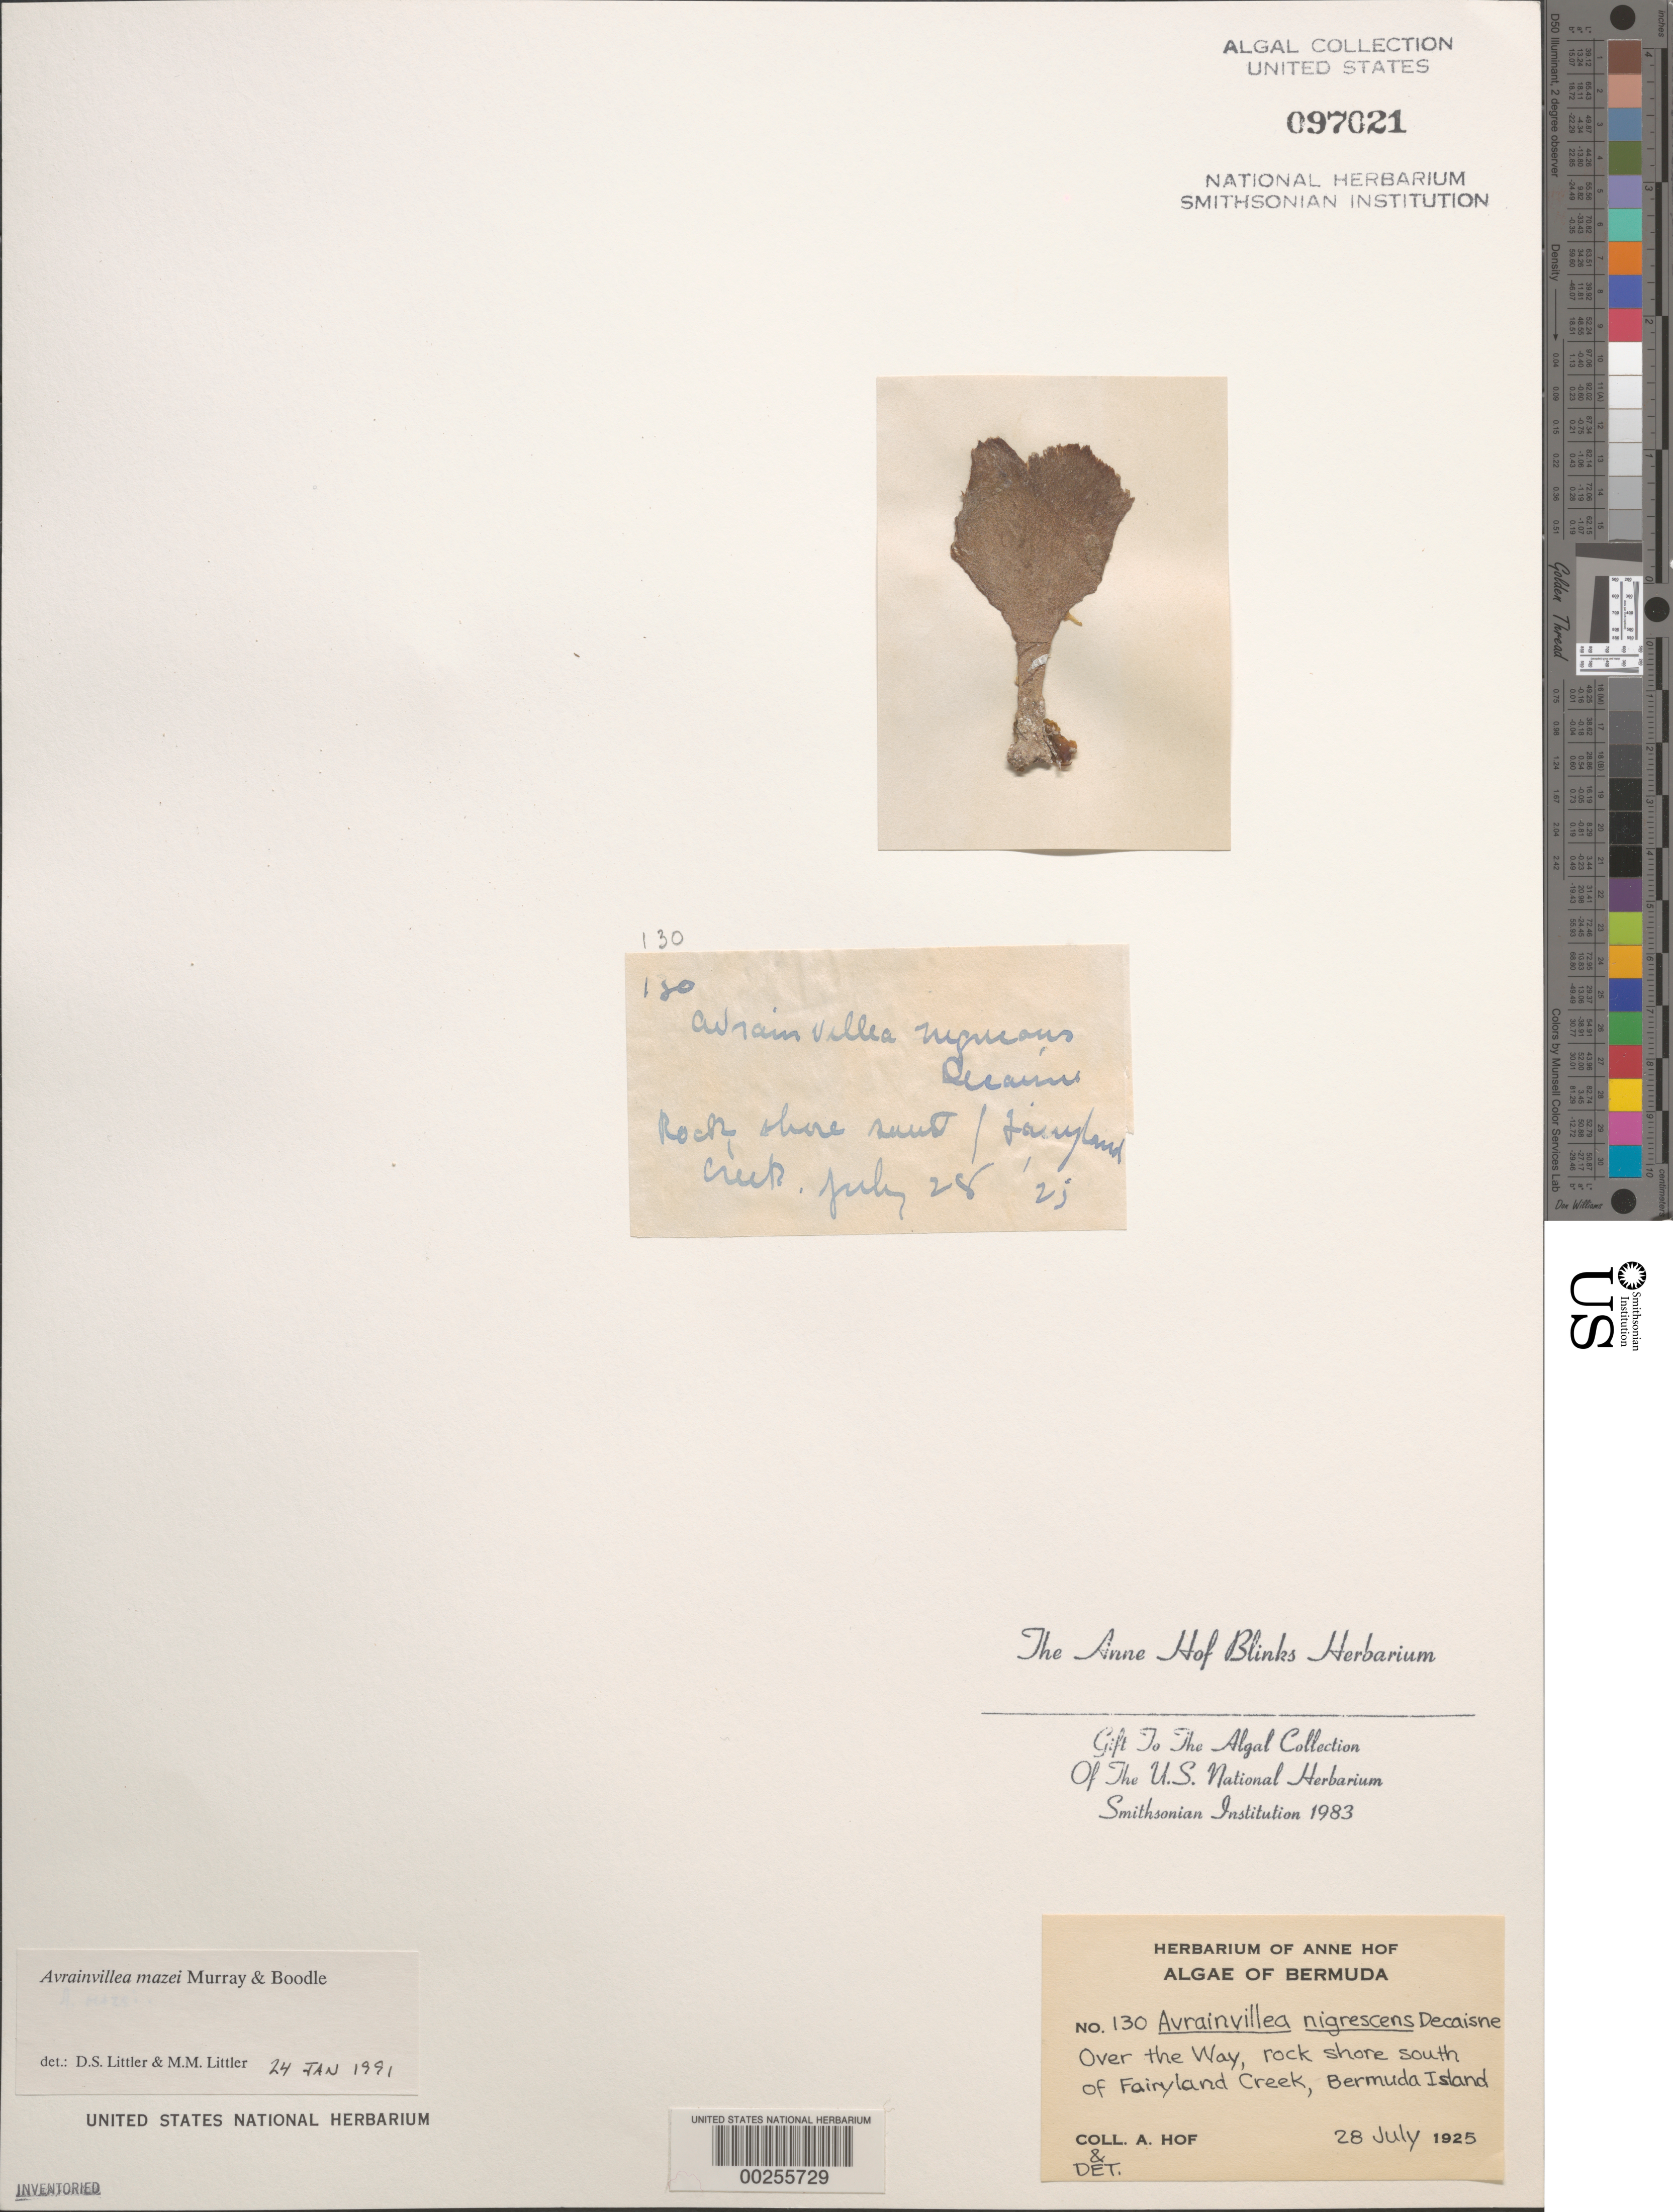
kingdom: Plantae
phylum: Chlorophyta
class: Ulvophyceae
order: Bryopsidales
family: Dichotomosiphonaceae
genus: Avrainvillea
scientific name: Avrainvillea mazei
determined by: Littler, D. S.; Littler, M. M.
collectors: A. Hof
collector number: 130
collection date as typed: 28 Jul 1925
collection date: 1925-07-28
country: Bermuda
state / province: Pembroke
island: Bermuda Island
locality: Over The Way, south of Fairyland Creek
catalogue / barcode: US 97021